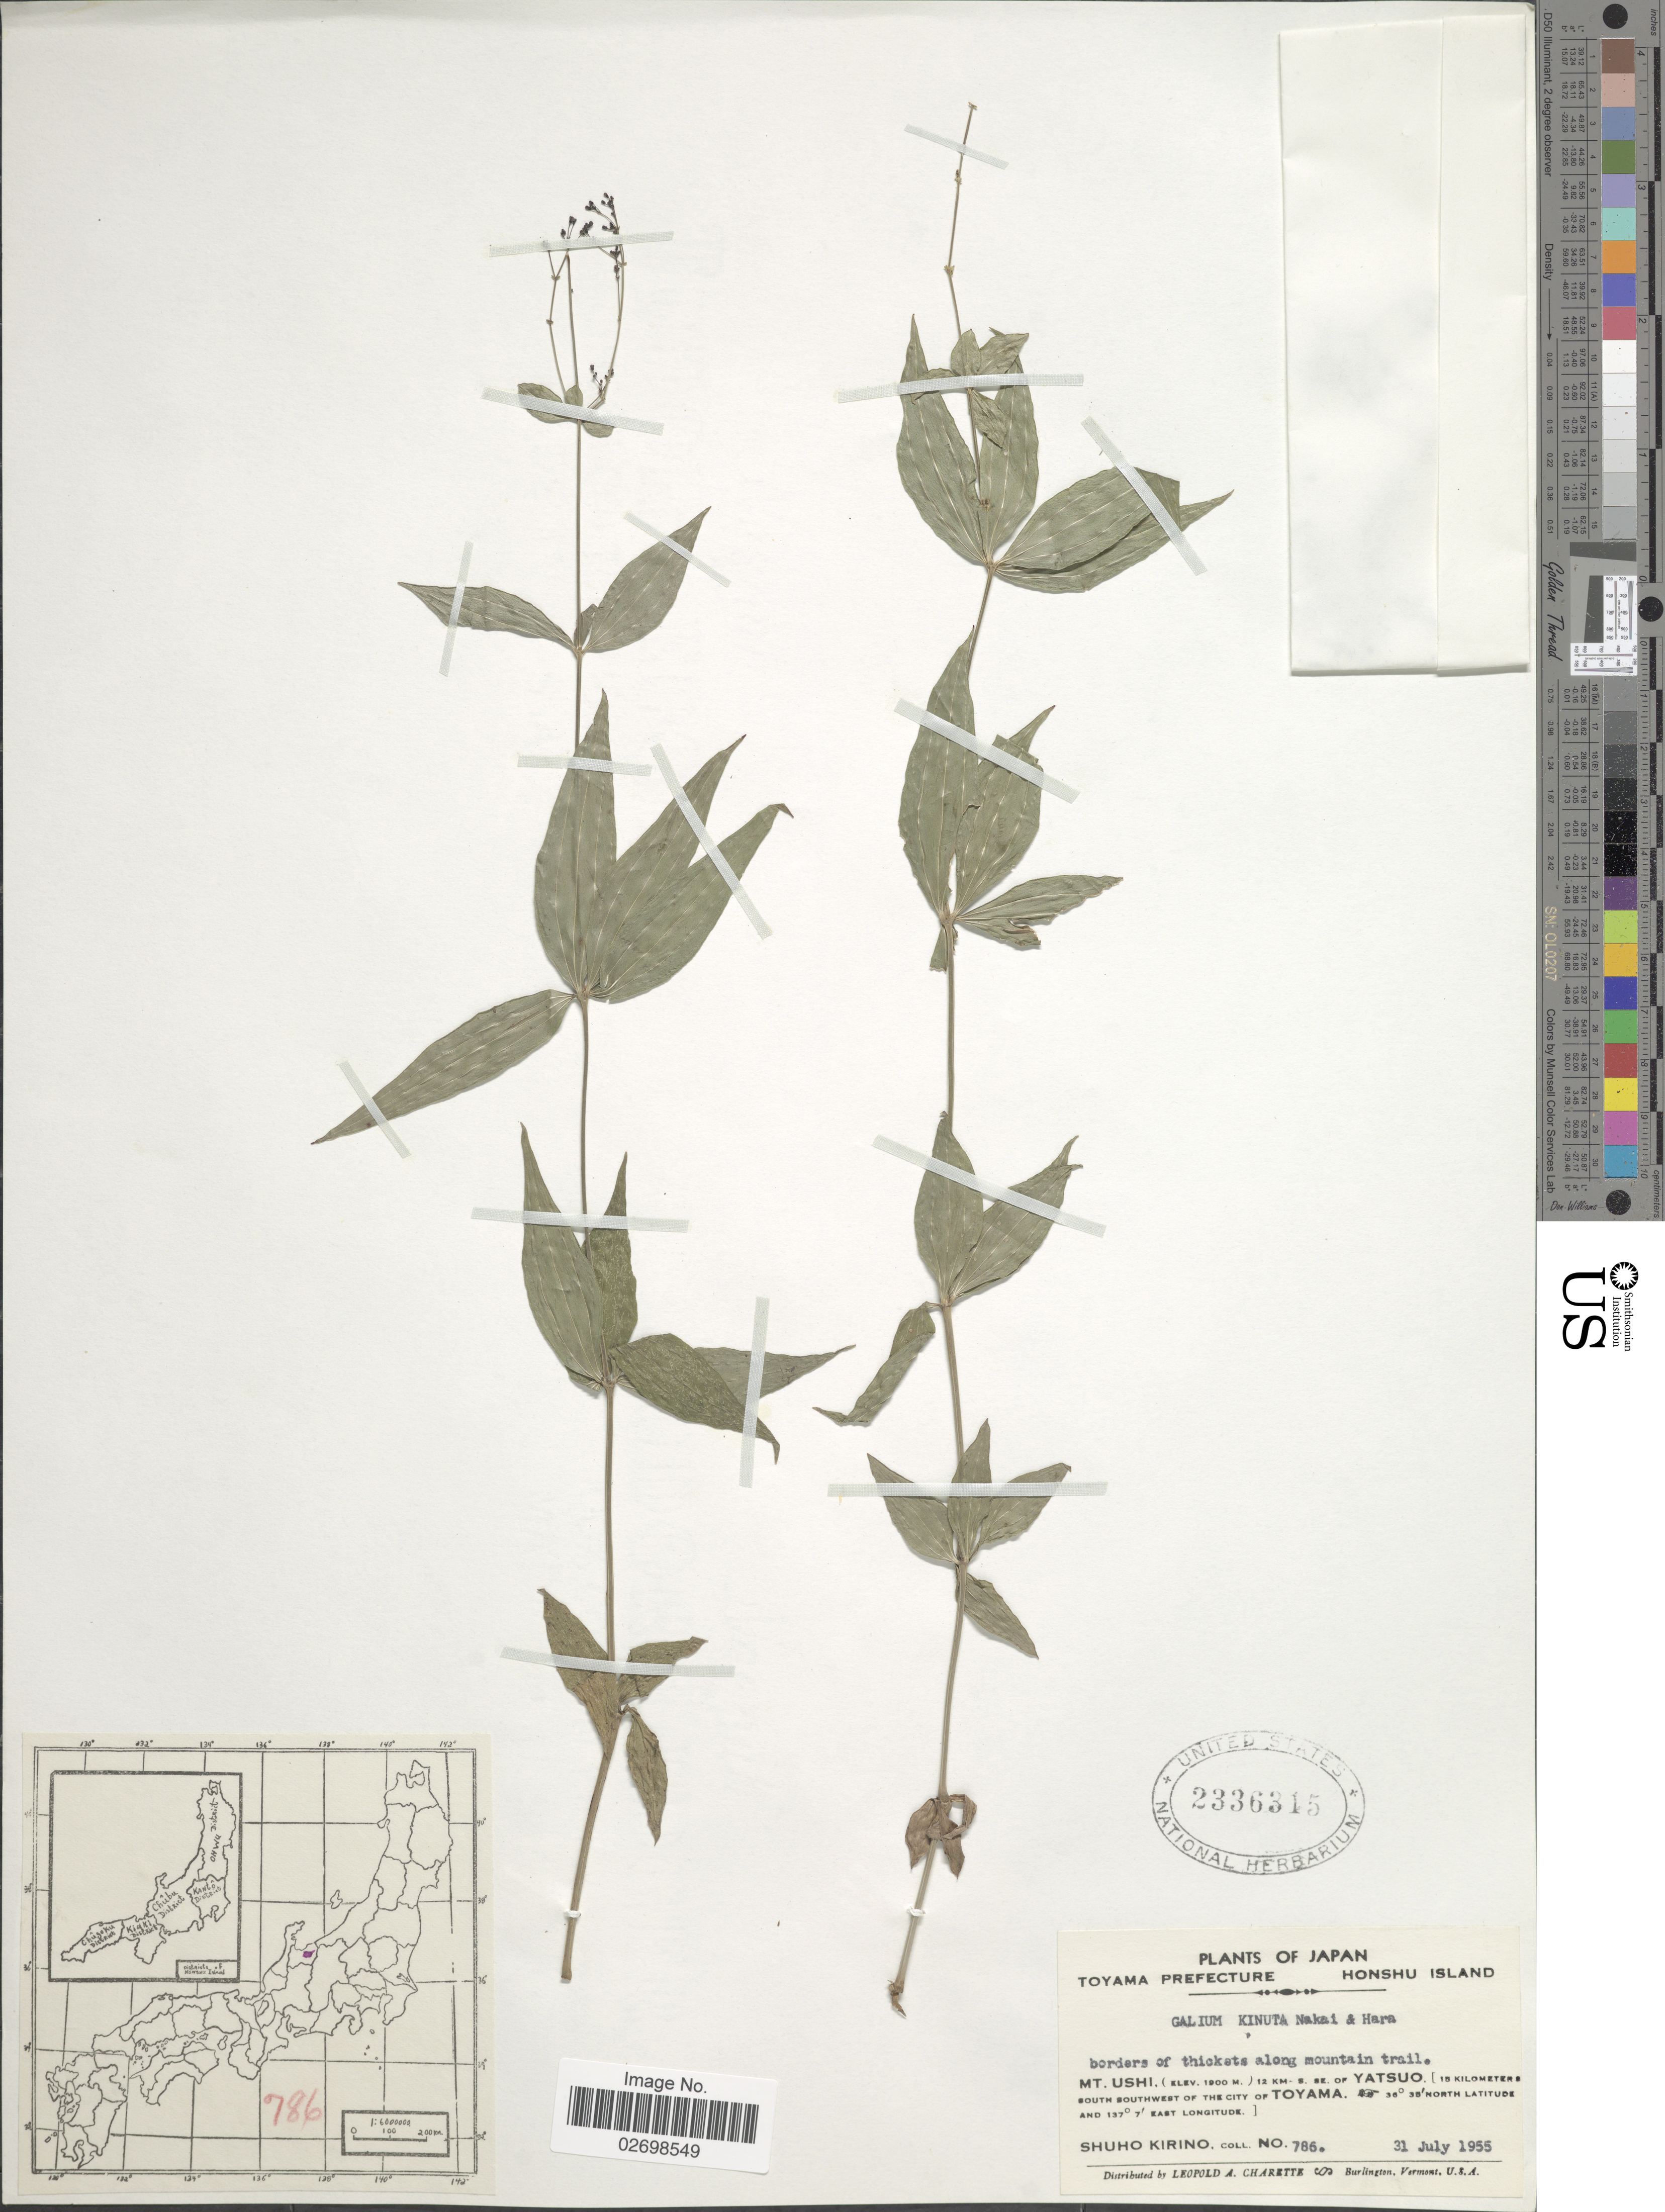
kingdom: Plantae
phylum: Tracheophyta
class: Magnoliopsida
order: Gentianales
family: Rubiaceae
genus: Galium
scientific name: Galium kinuta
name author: Nakai & H. Hara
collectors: S. Kirino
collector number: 785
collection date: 1955-07-31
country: Japan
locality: Mt. Ushi, 12 km. S. SE. of yatsuo (15 kilometers south southwest of the City of Toyama)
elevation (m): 1900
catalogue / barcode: US 2336315